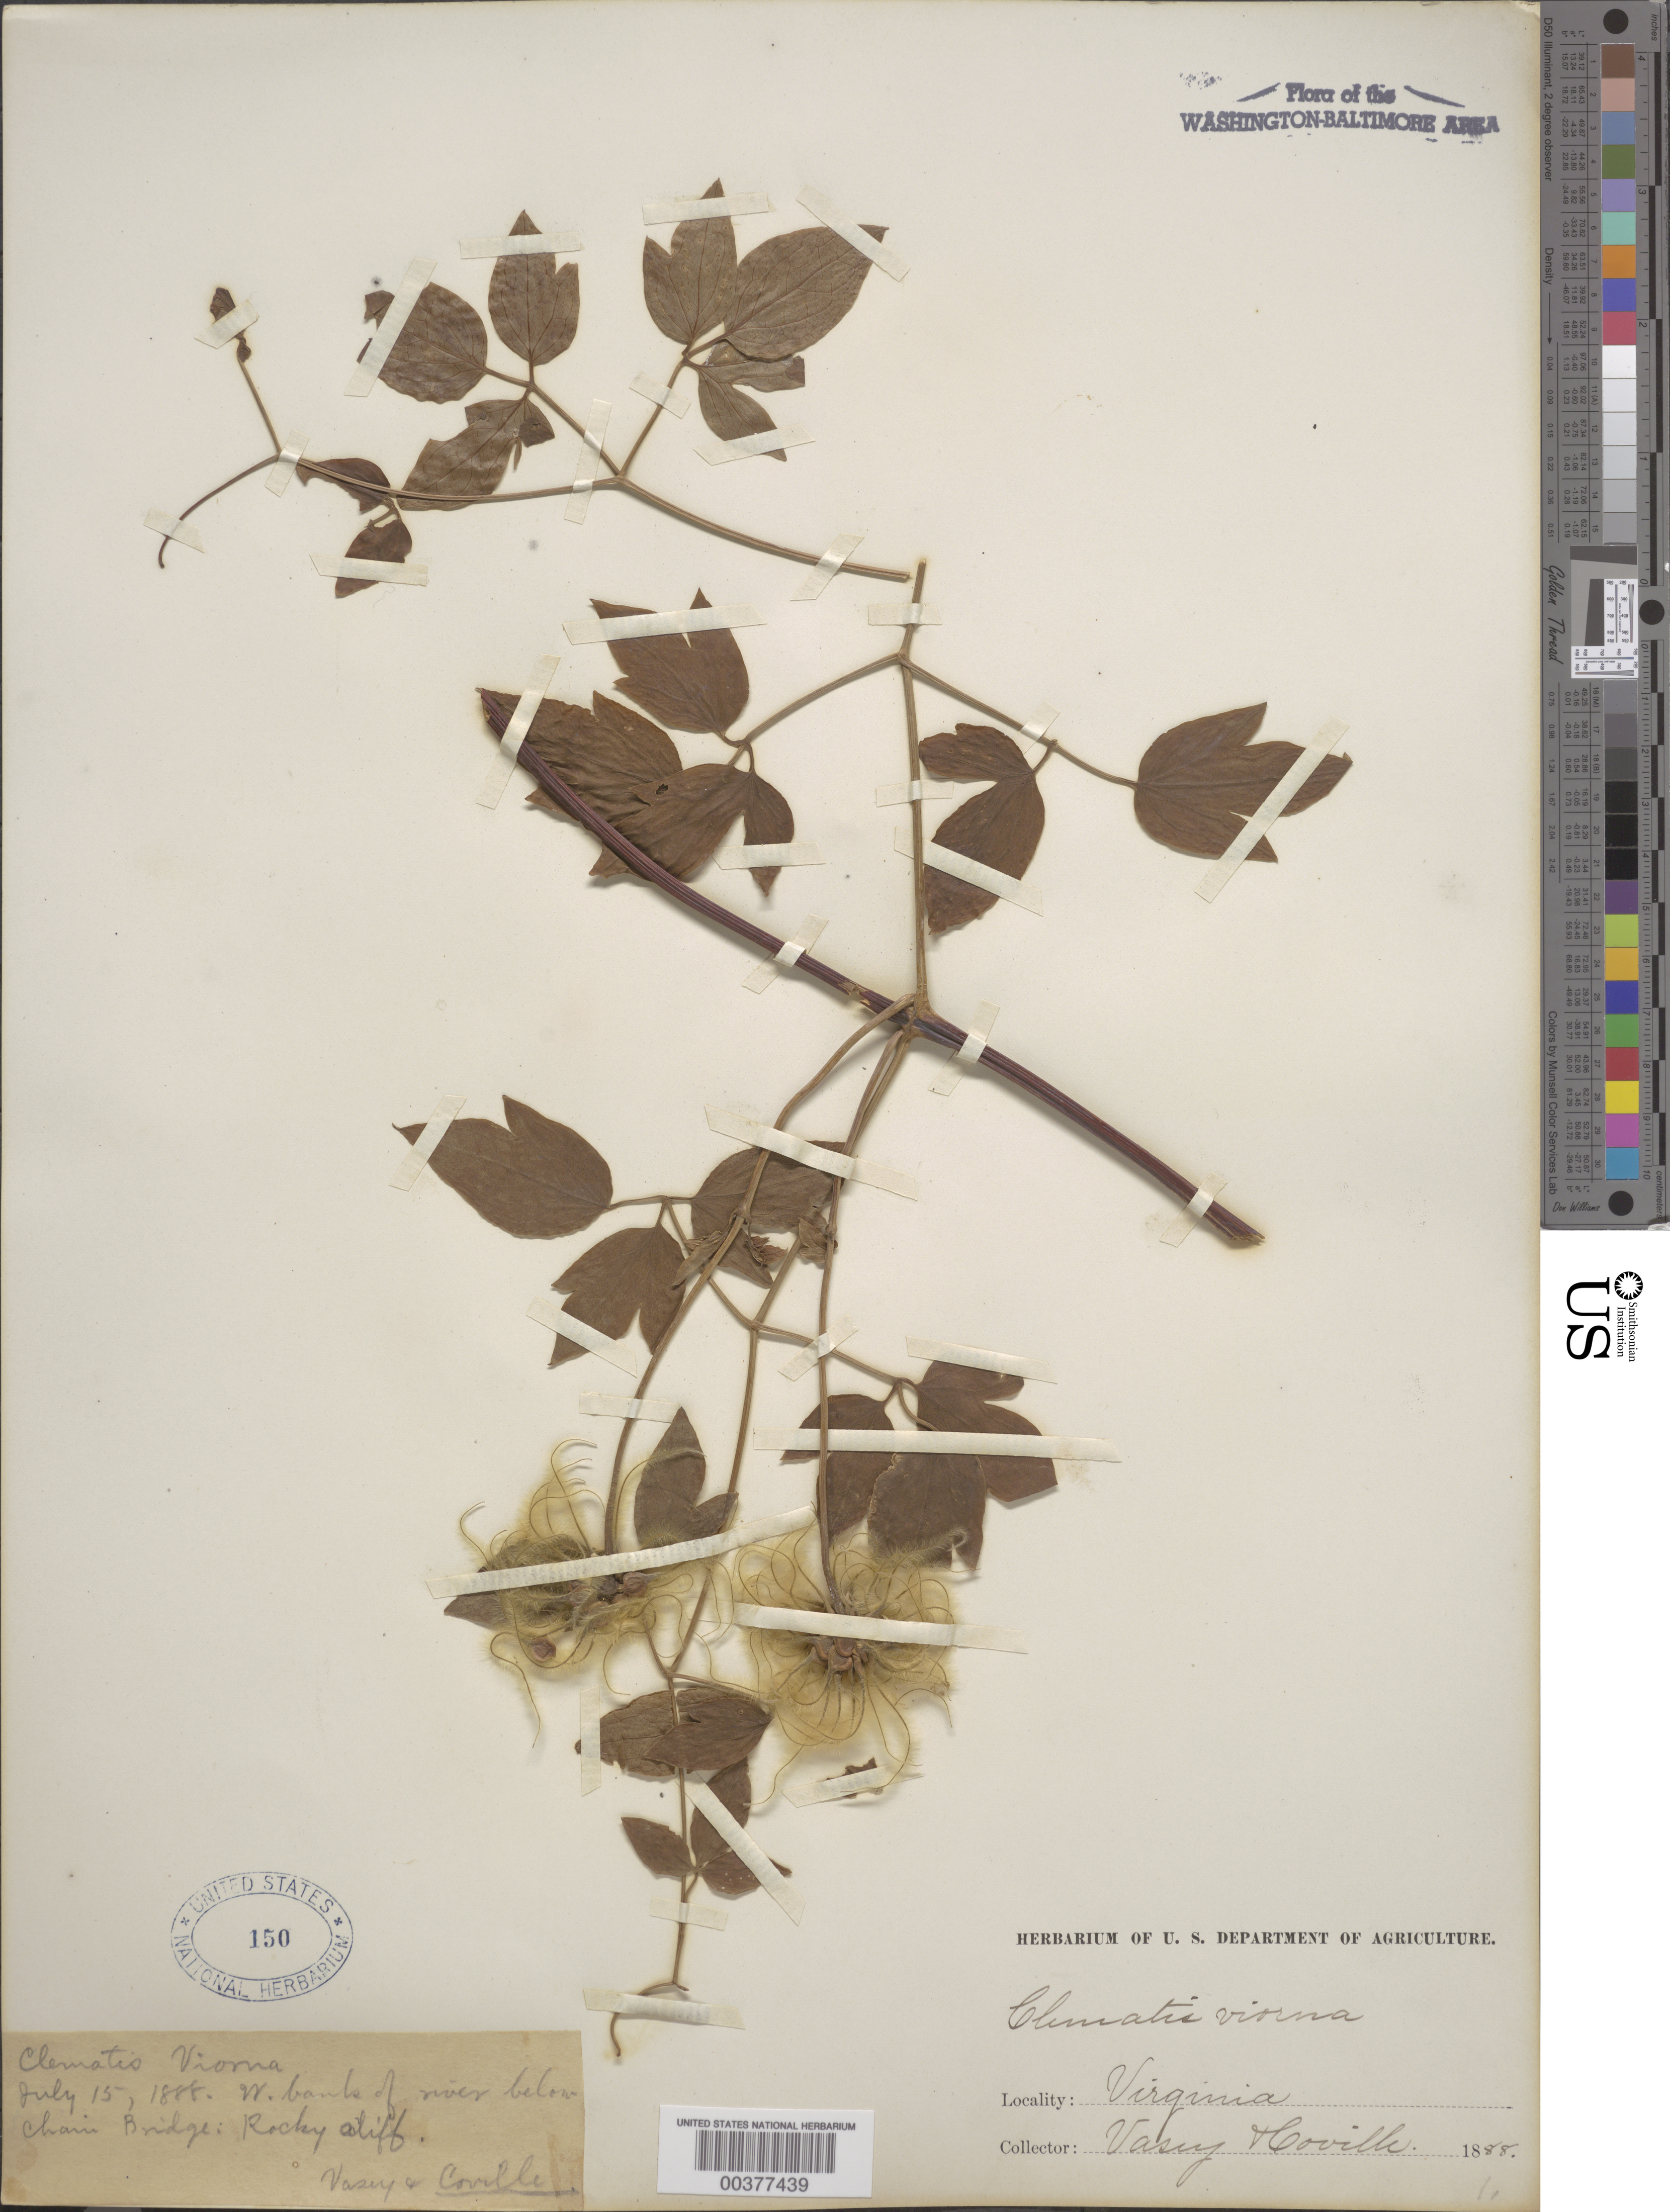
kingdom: Plantae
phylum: Tracheophyta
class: Magnoliopsida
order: Ranunculales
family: Ranunculaceae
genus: Clematis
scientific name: Clematis viorna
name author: L.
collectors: G. R. Vasey & F. V. Coville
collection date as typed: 15 Jul 1888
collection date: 1888-07-15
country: United States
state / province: Virginia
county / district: Fairfax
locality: Below Chain Bridge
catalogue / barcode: US 150